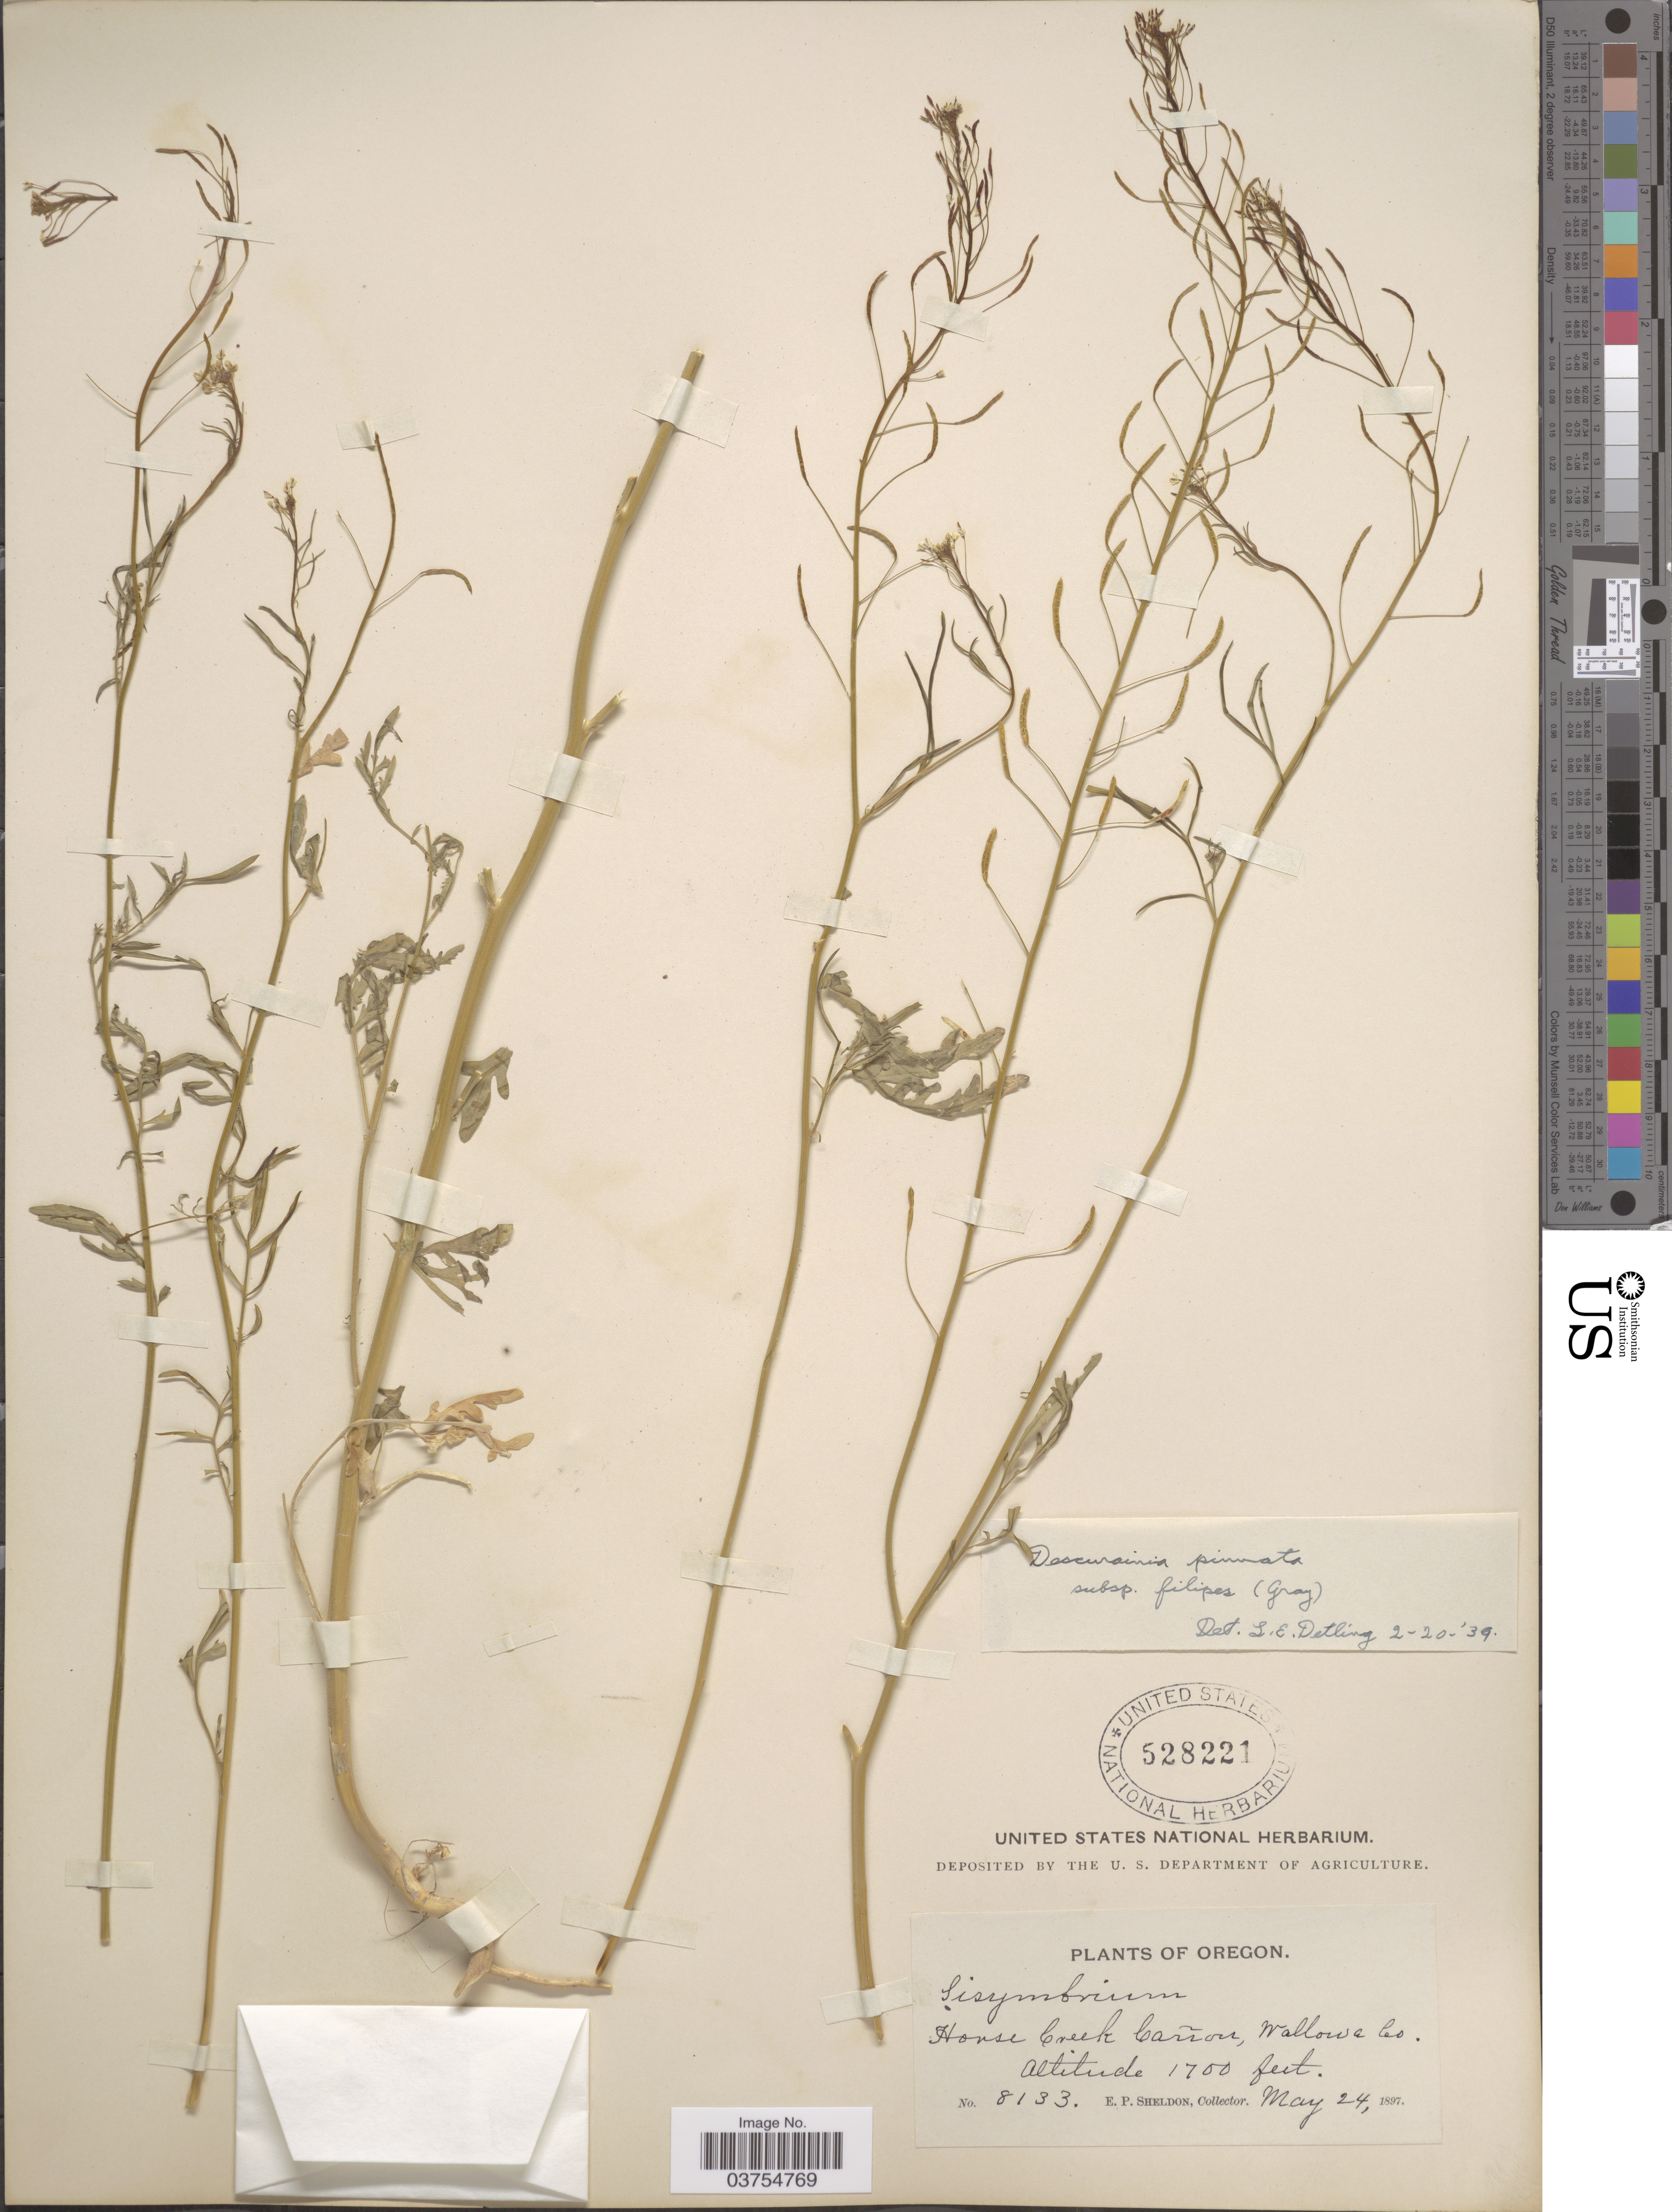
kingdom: Plantae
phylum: Tracheophyta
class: Magnoliopsida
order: Brassicales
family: Brassicaceae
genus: Descurainia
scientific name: Descurainia pinnata subsp. filipes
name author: (A. Gray) Detling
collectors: E. P. Sheldon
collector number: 8133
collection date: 1897-05-24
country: United States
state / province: Oregon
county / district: Wallowa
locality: Horse Creek Cañon, Wallowa Co.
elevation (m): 518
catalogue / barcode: US 528221